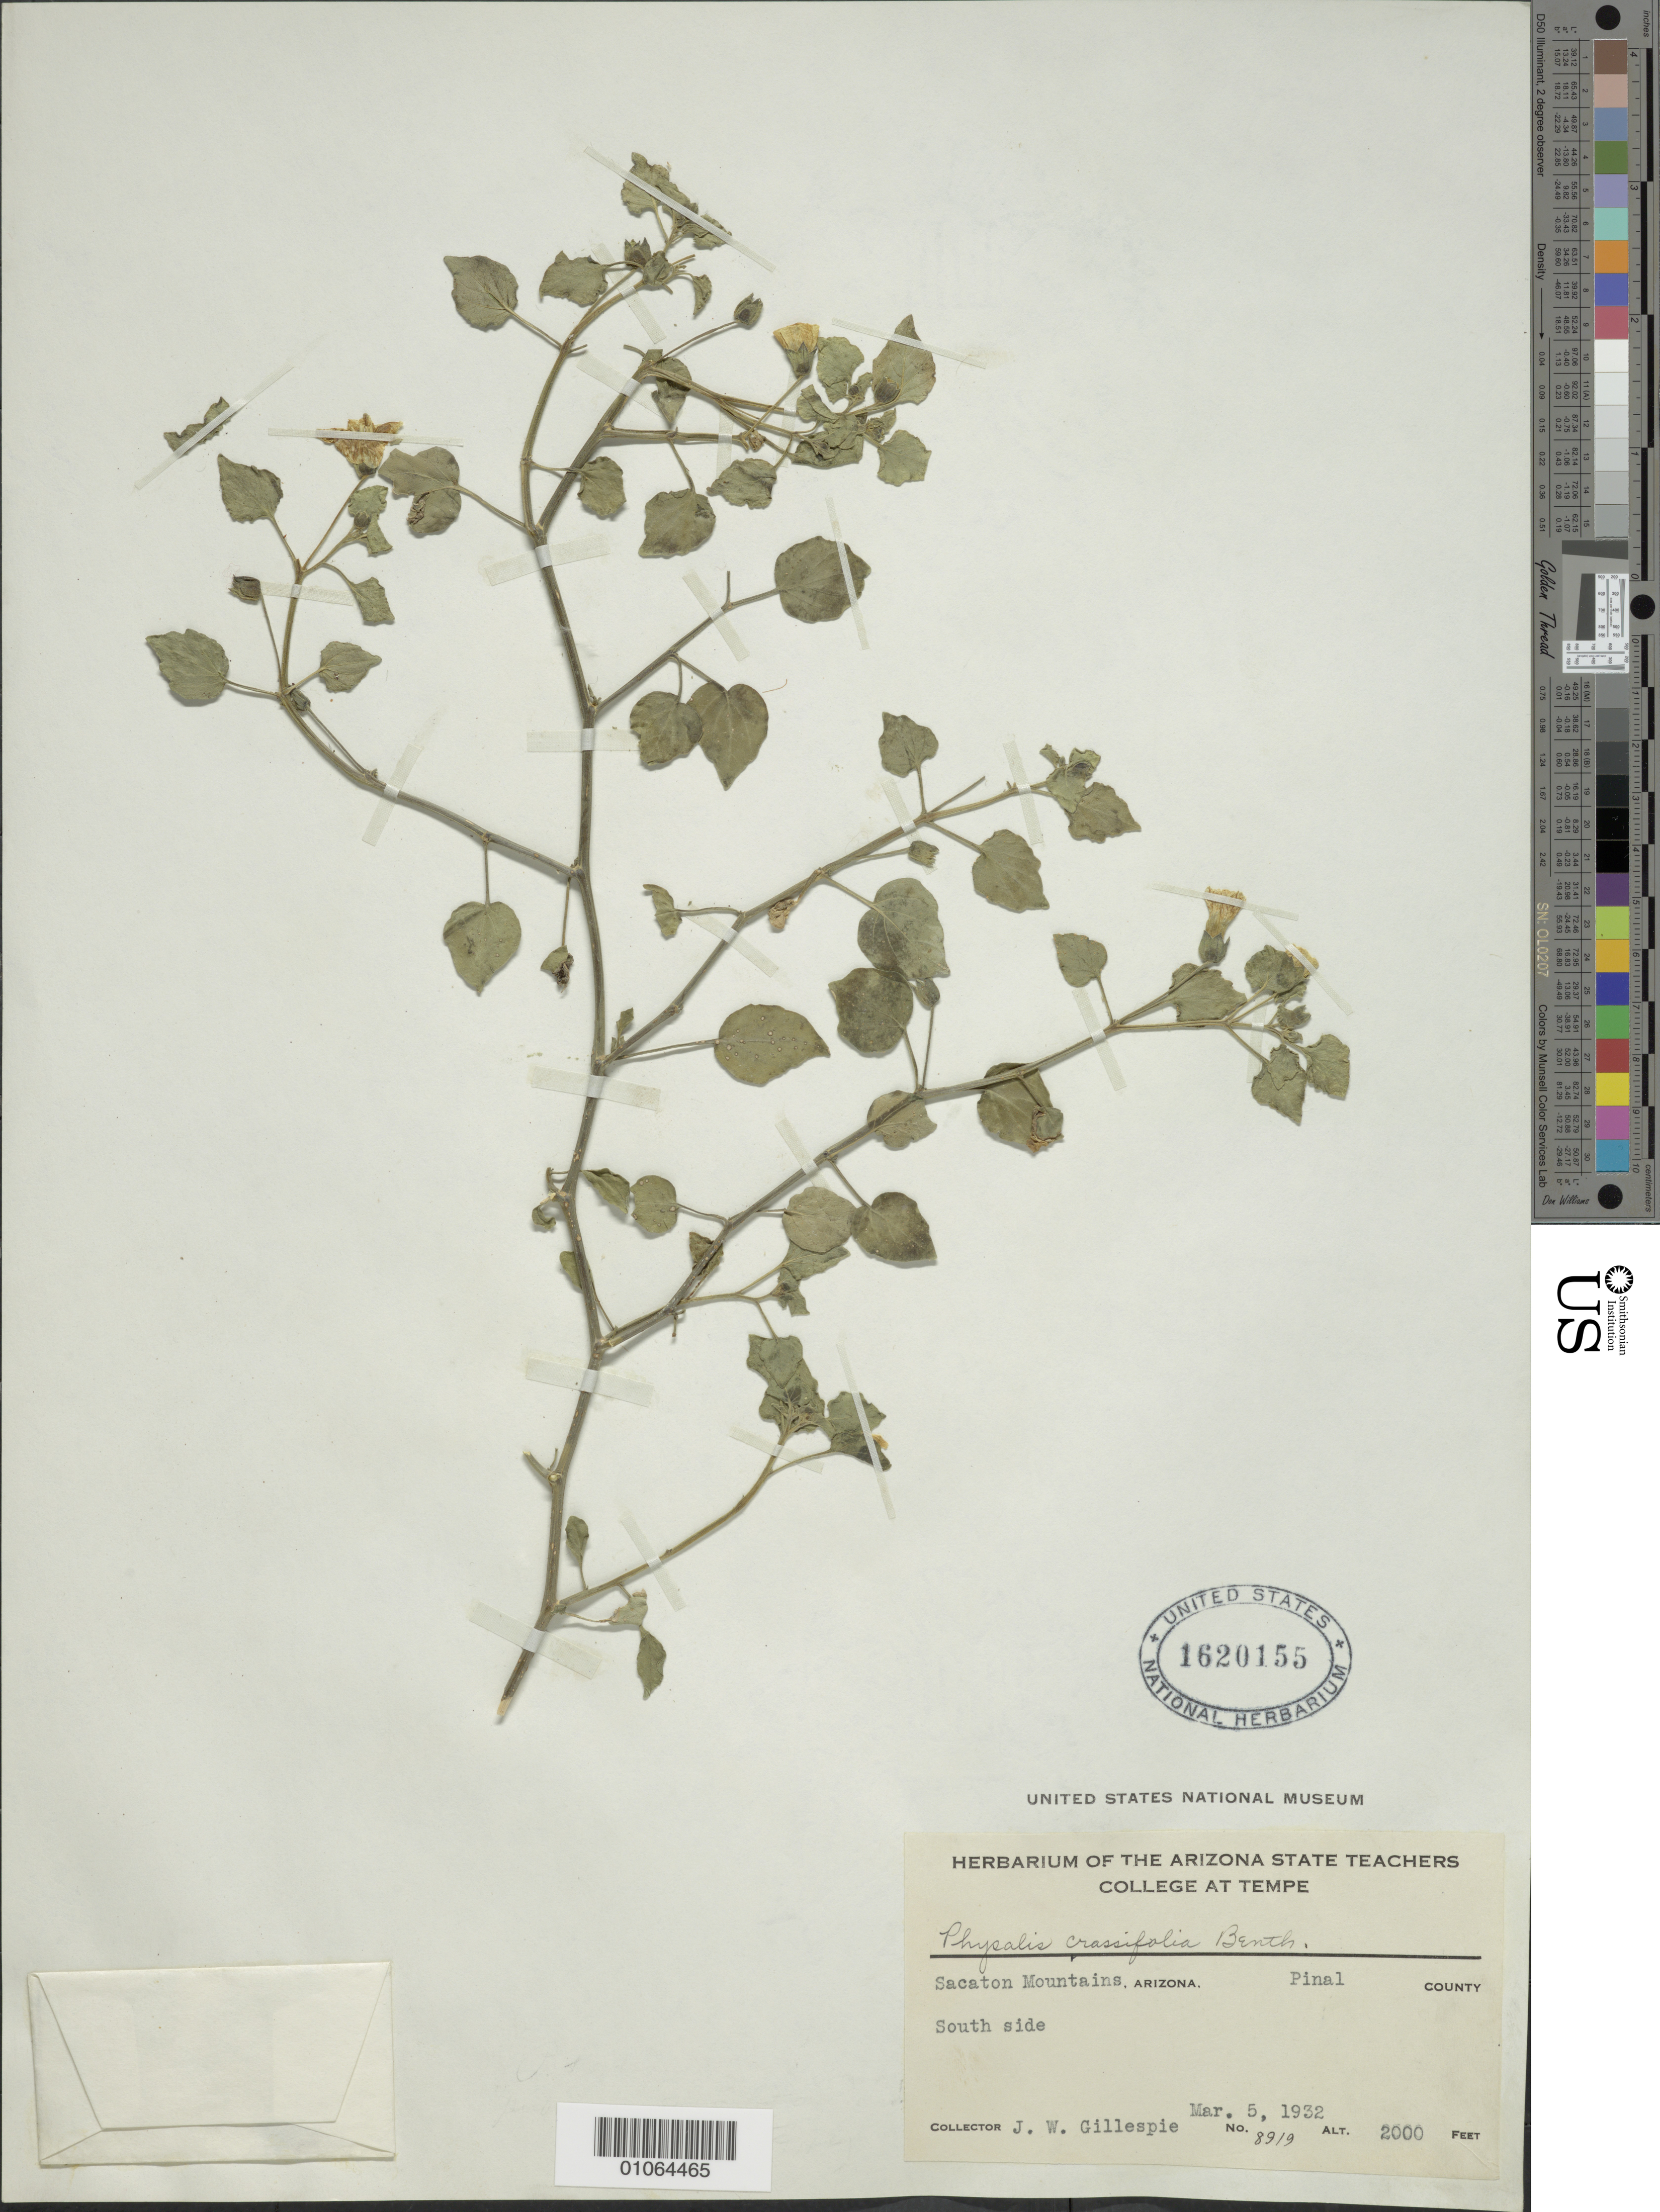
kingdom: Plantae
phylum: Tracheophyta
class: Magnoliopsida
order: Solanales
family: Solanaceae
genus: Physalis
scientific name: Physalis crassifolia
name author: Benth.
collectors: J. W. Gillespie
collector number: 8919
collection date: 1932-03-05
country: United States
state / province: Arizona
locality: Sacaton Mountains. Pinal County, South side.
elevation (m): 610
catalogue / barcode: US 1620155